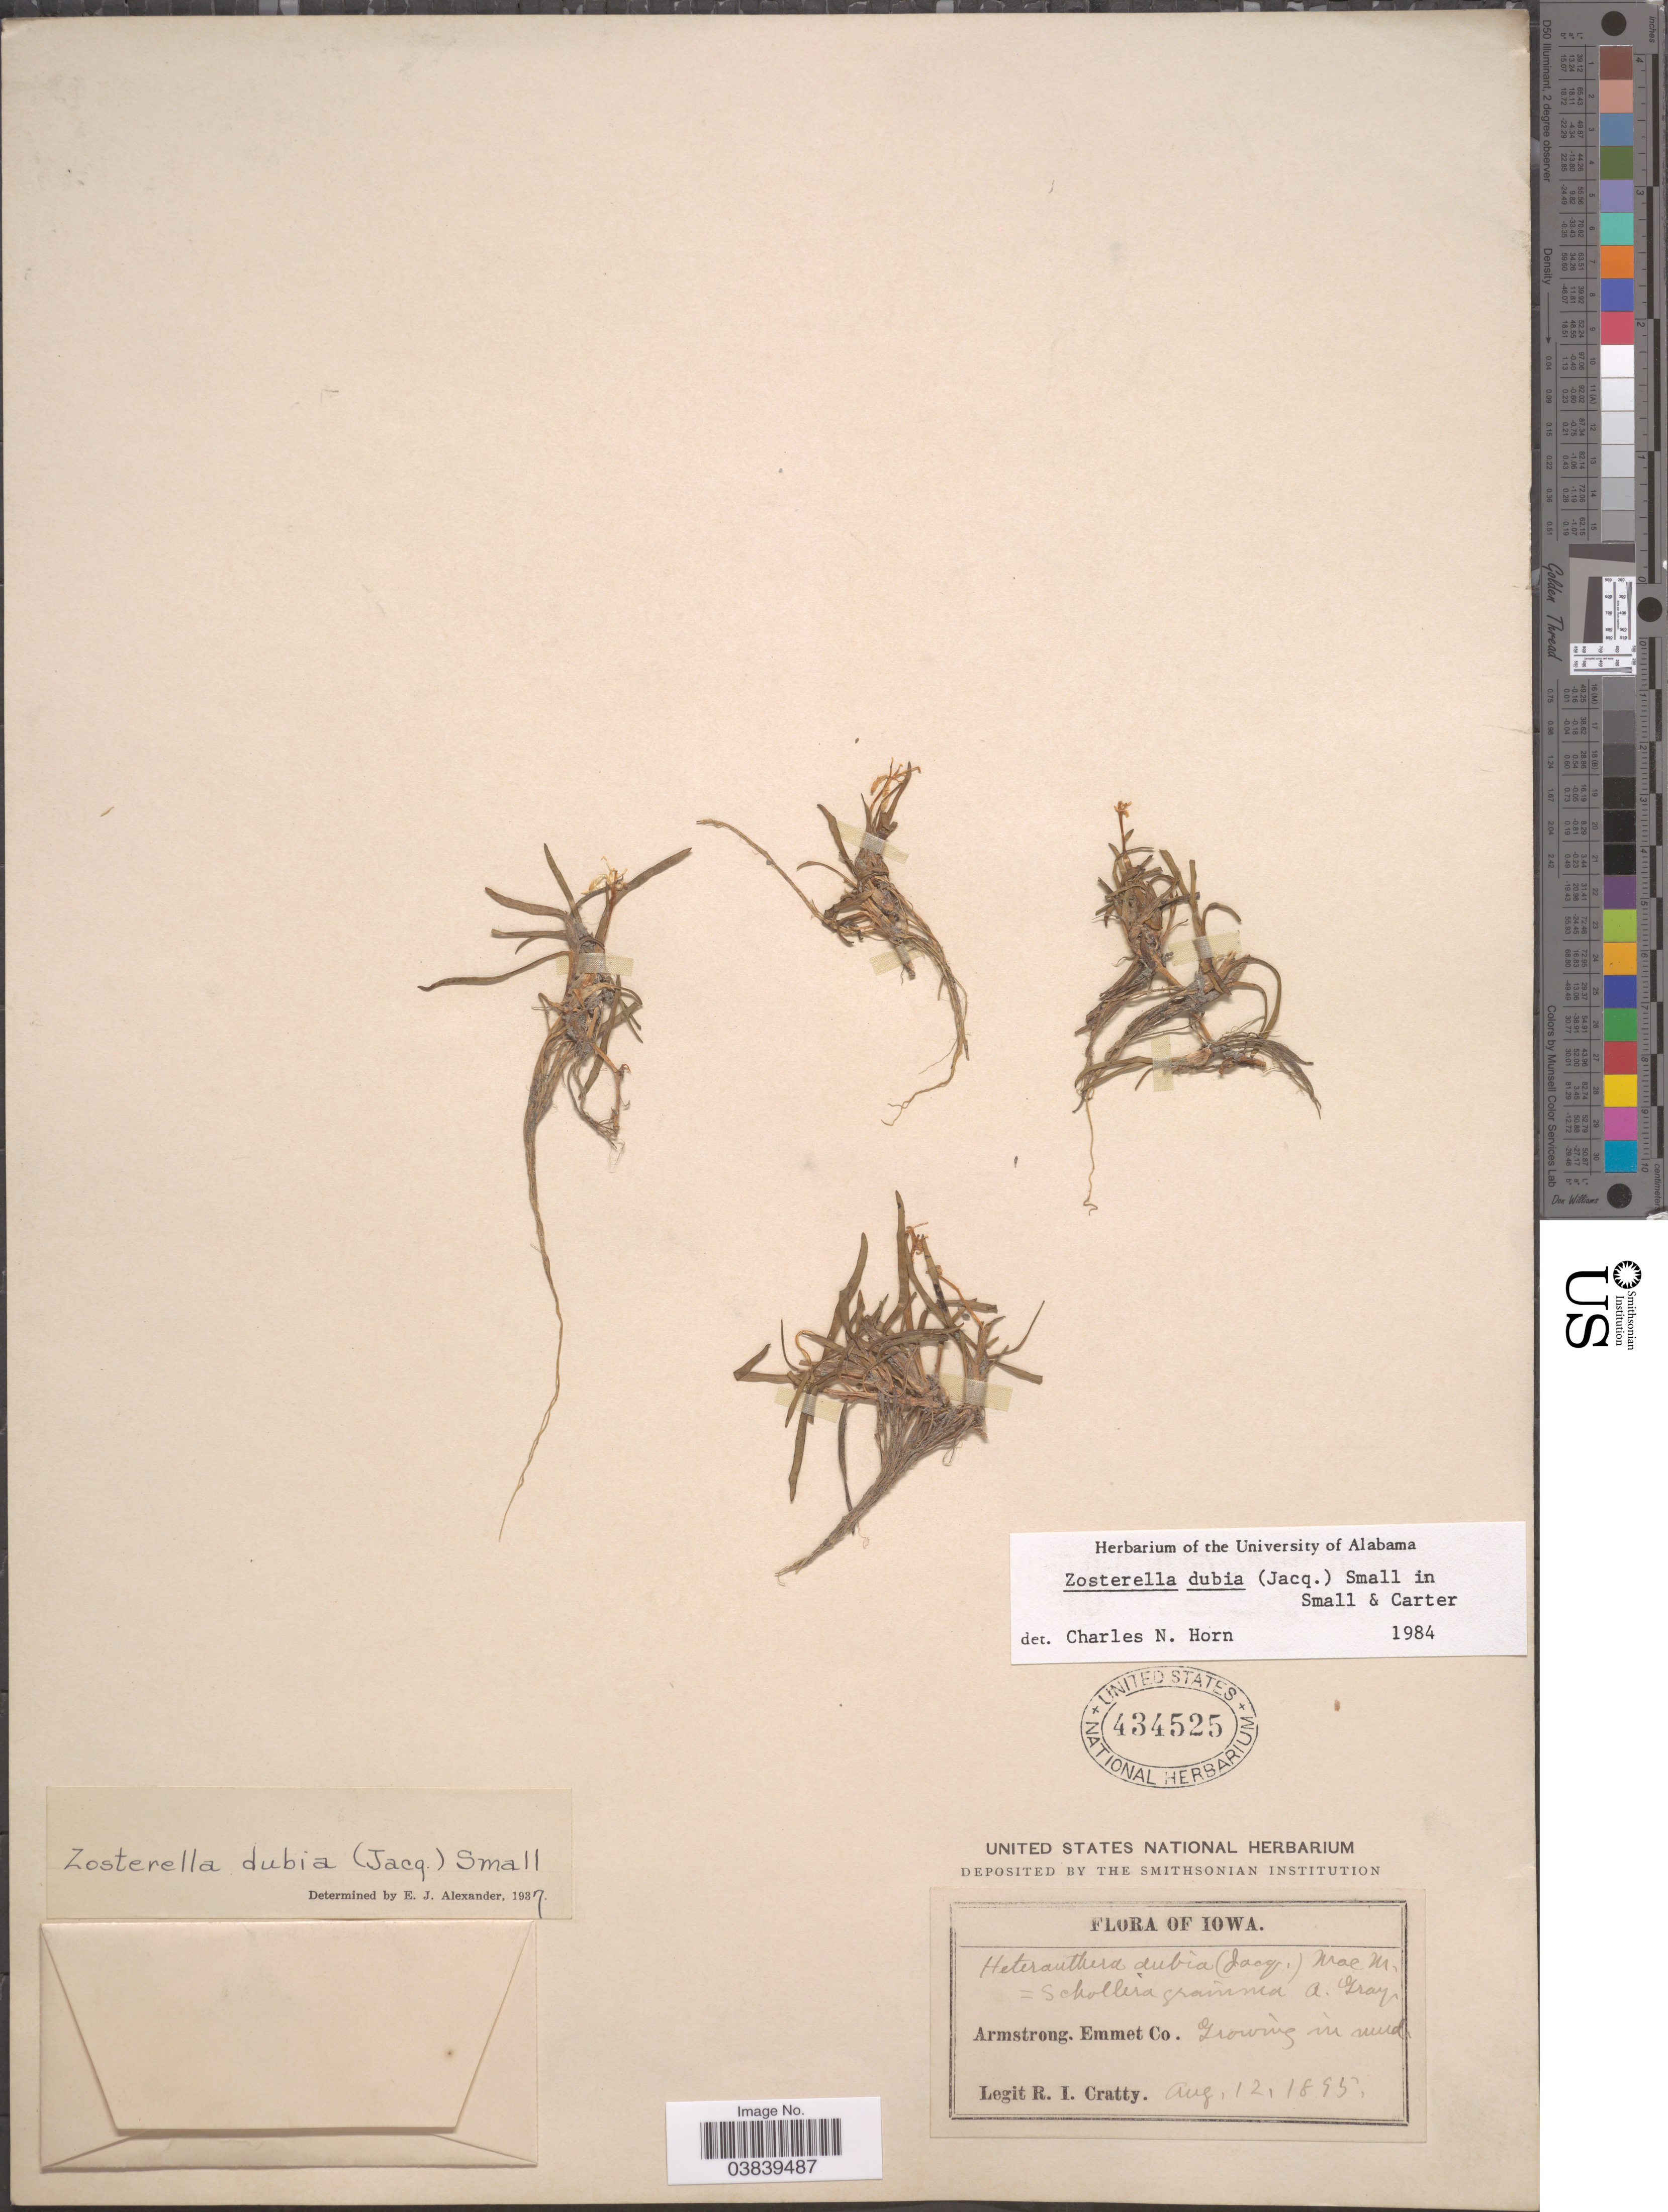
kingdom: Plantae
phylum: Tracheophyta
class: Liliopsida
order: Commelinales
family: Pontederiaceae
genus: Heteranthera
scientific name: Heteranthera dubia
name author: (Jacq.) MacMill.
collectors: R. Cratty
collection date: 1895-08-12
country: United States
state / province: Iowa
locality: Armstrong. Emmet Co.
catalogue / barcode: US 434525